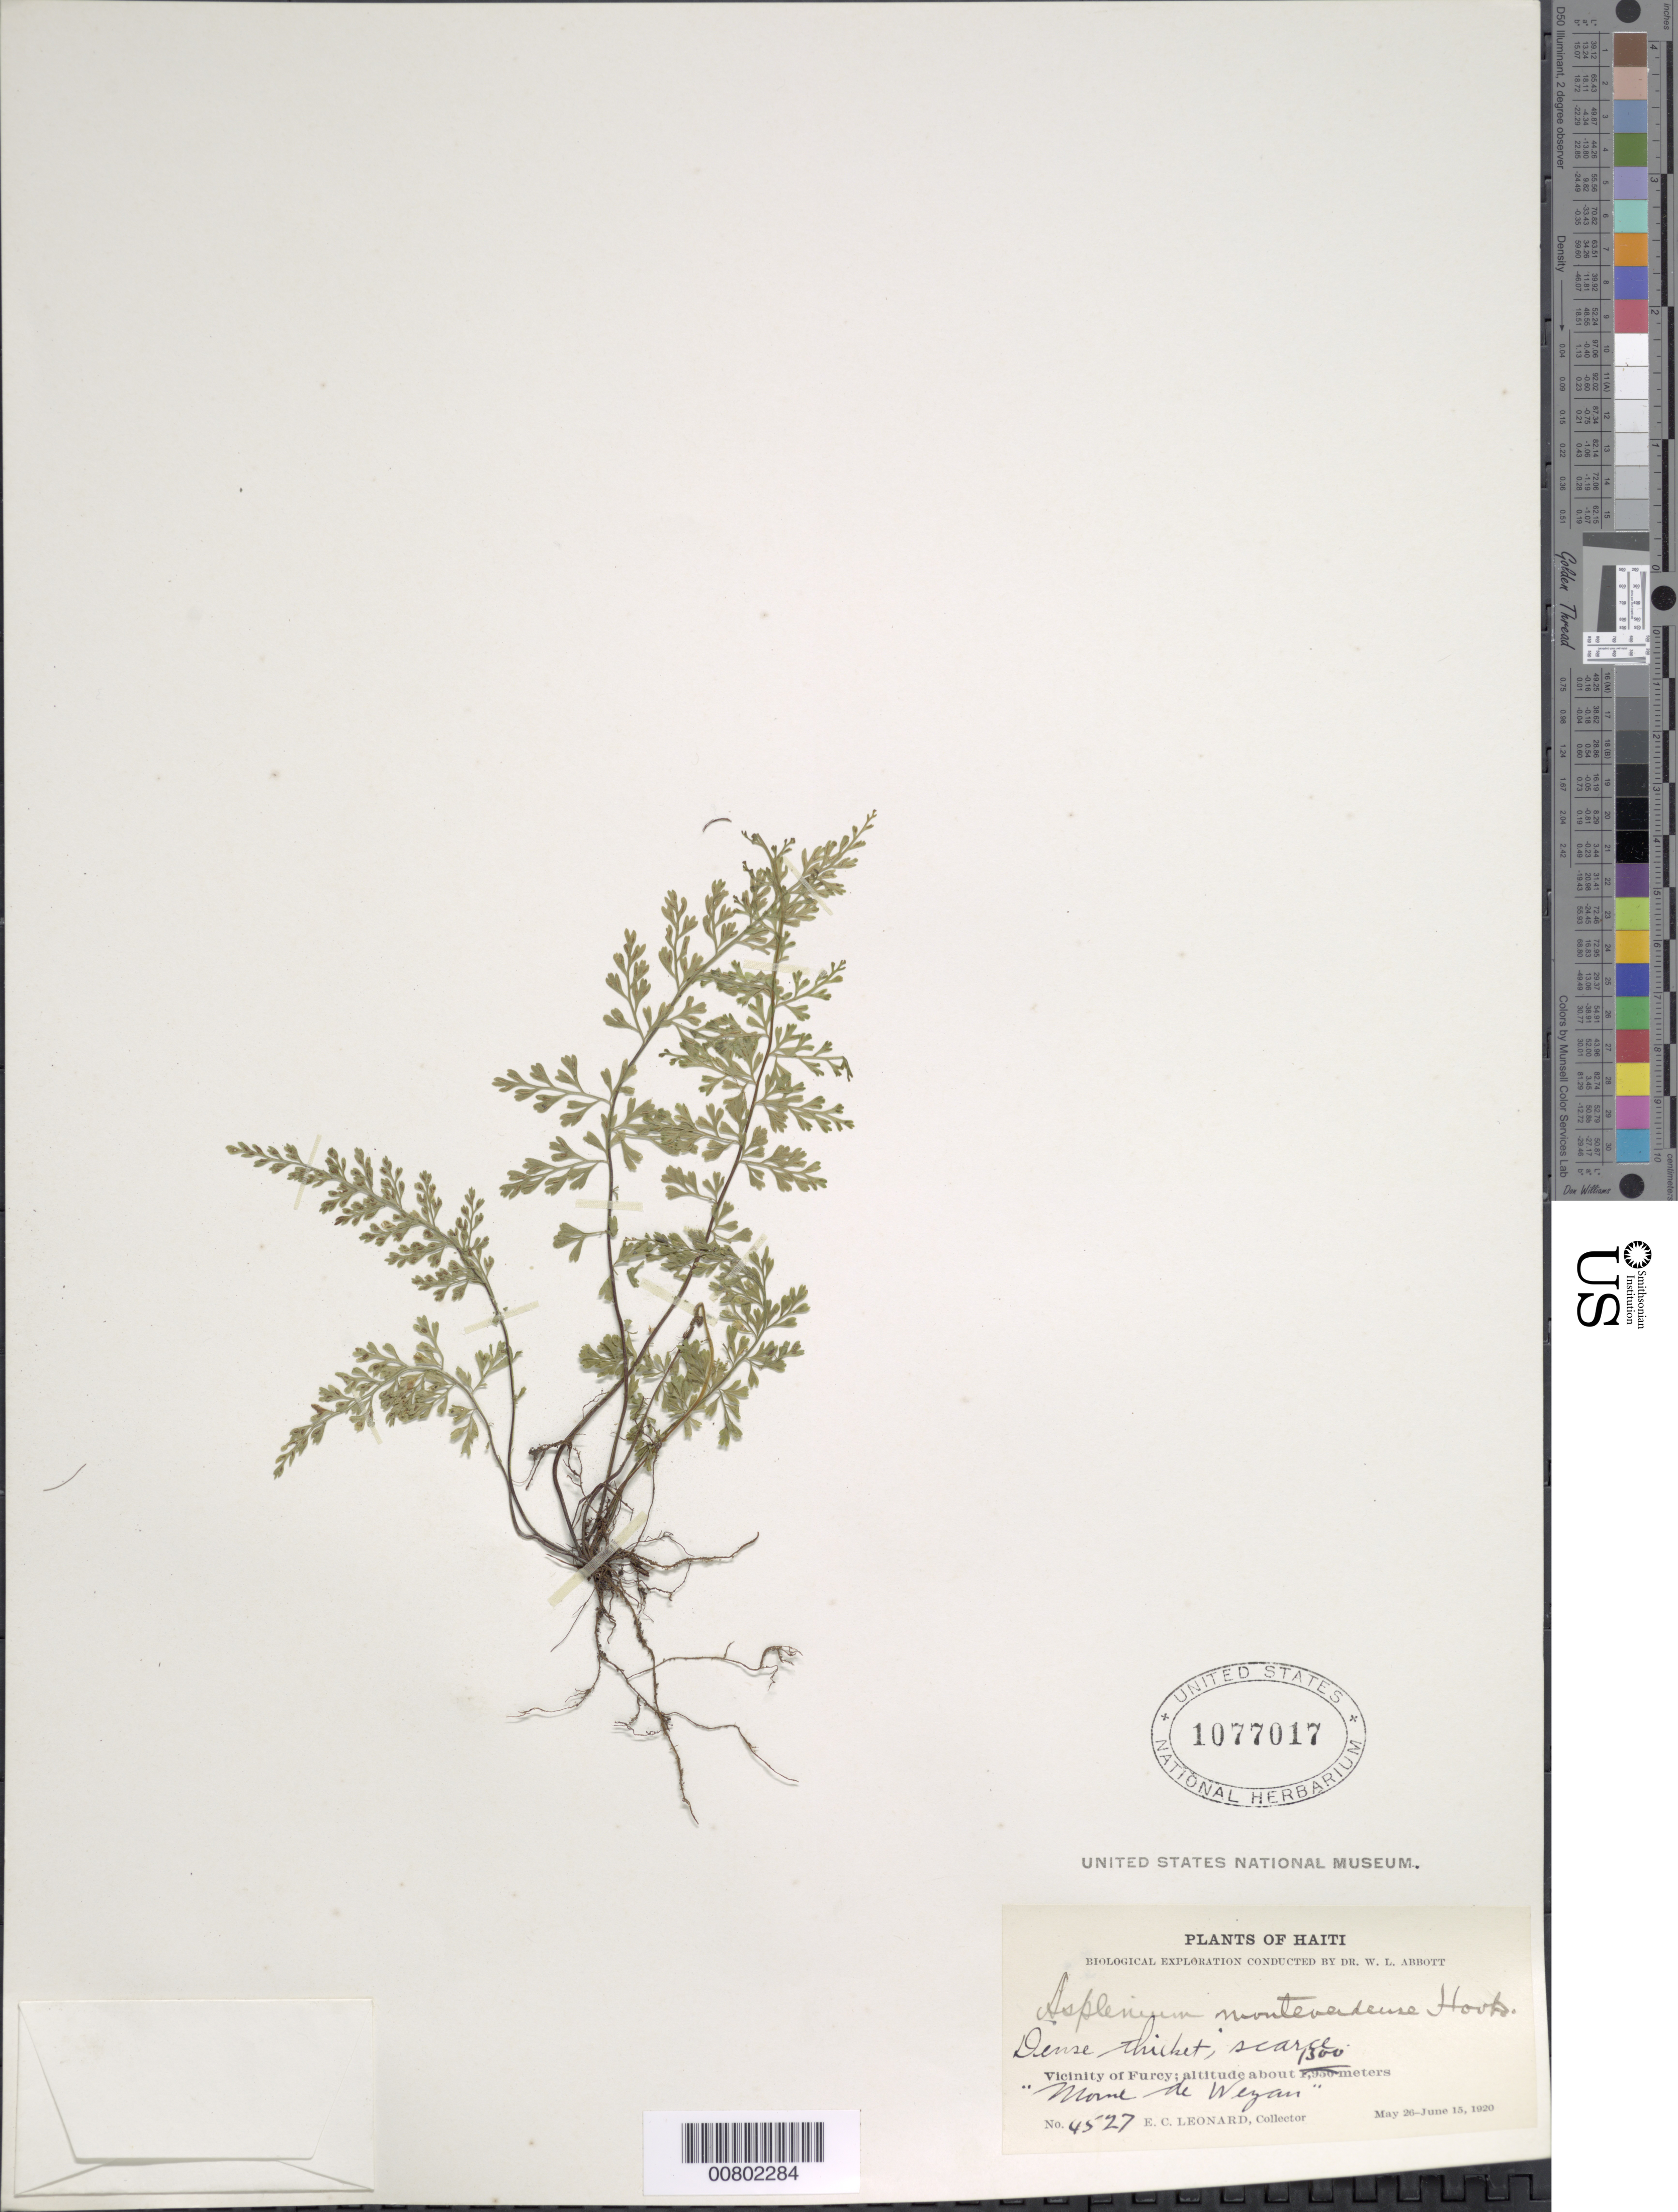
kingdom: Plantae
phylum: Tracheophyta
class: Polypodiopsida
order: Polypodiales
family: Aspleniaceae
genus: Asplenium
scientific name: Asplenium myriophyllum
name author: (Sw.) C. Presl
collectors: E. C. Leonard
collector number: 4527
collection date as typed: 26 May 1920 to 15 Jun 1920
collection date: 1920-05-26/1920-06-15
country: Haiti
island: Hispaniola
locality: Furcy vicinity, Morne de Weyan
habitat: Dense thicket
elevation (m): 1300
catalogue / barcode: US 1077017